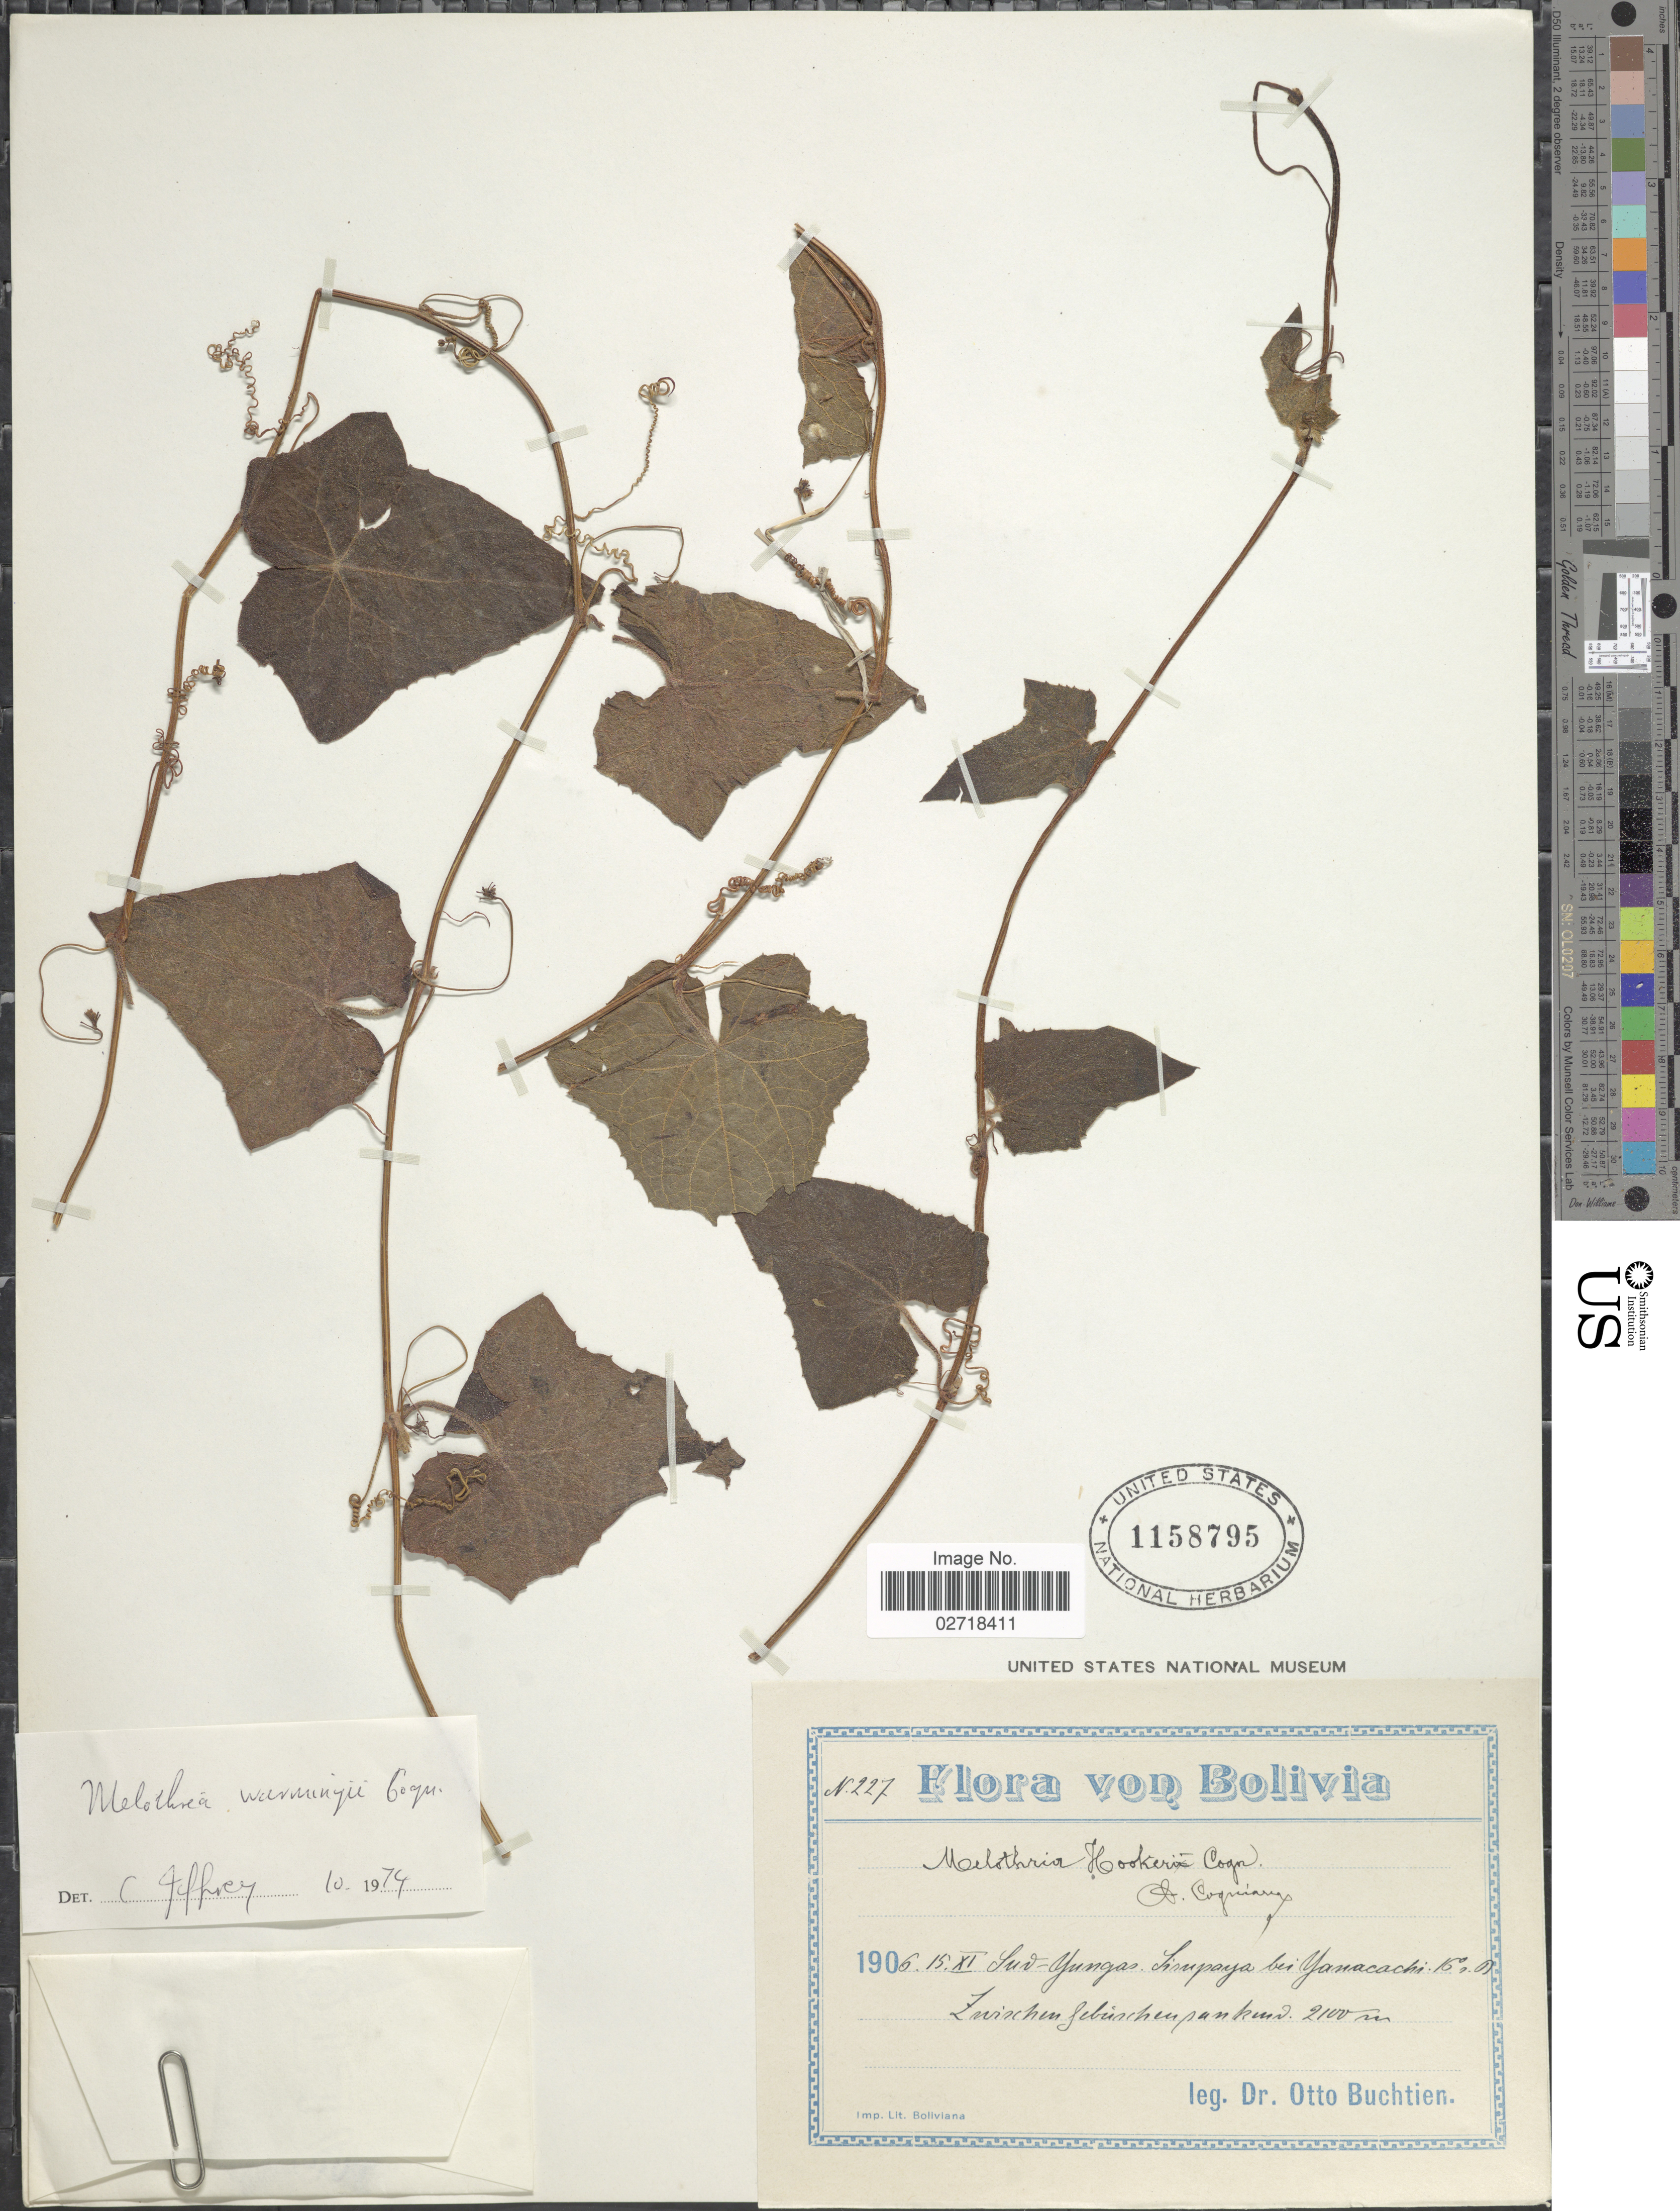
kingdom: Plantae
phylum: Tracheophyta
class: Magnoliopsida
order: Cucurbitales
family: Cucurbitaceae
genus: Melothria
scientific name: Melothria warmingii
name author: Cogn.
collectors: O. Buchtien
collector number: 227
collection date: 1906-11-15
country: Bolivia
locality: Sud-yungas Sirapaya bei Yanacachi 15°s. Br.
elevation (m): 2100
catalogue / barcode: US 1158795